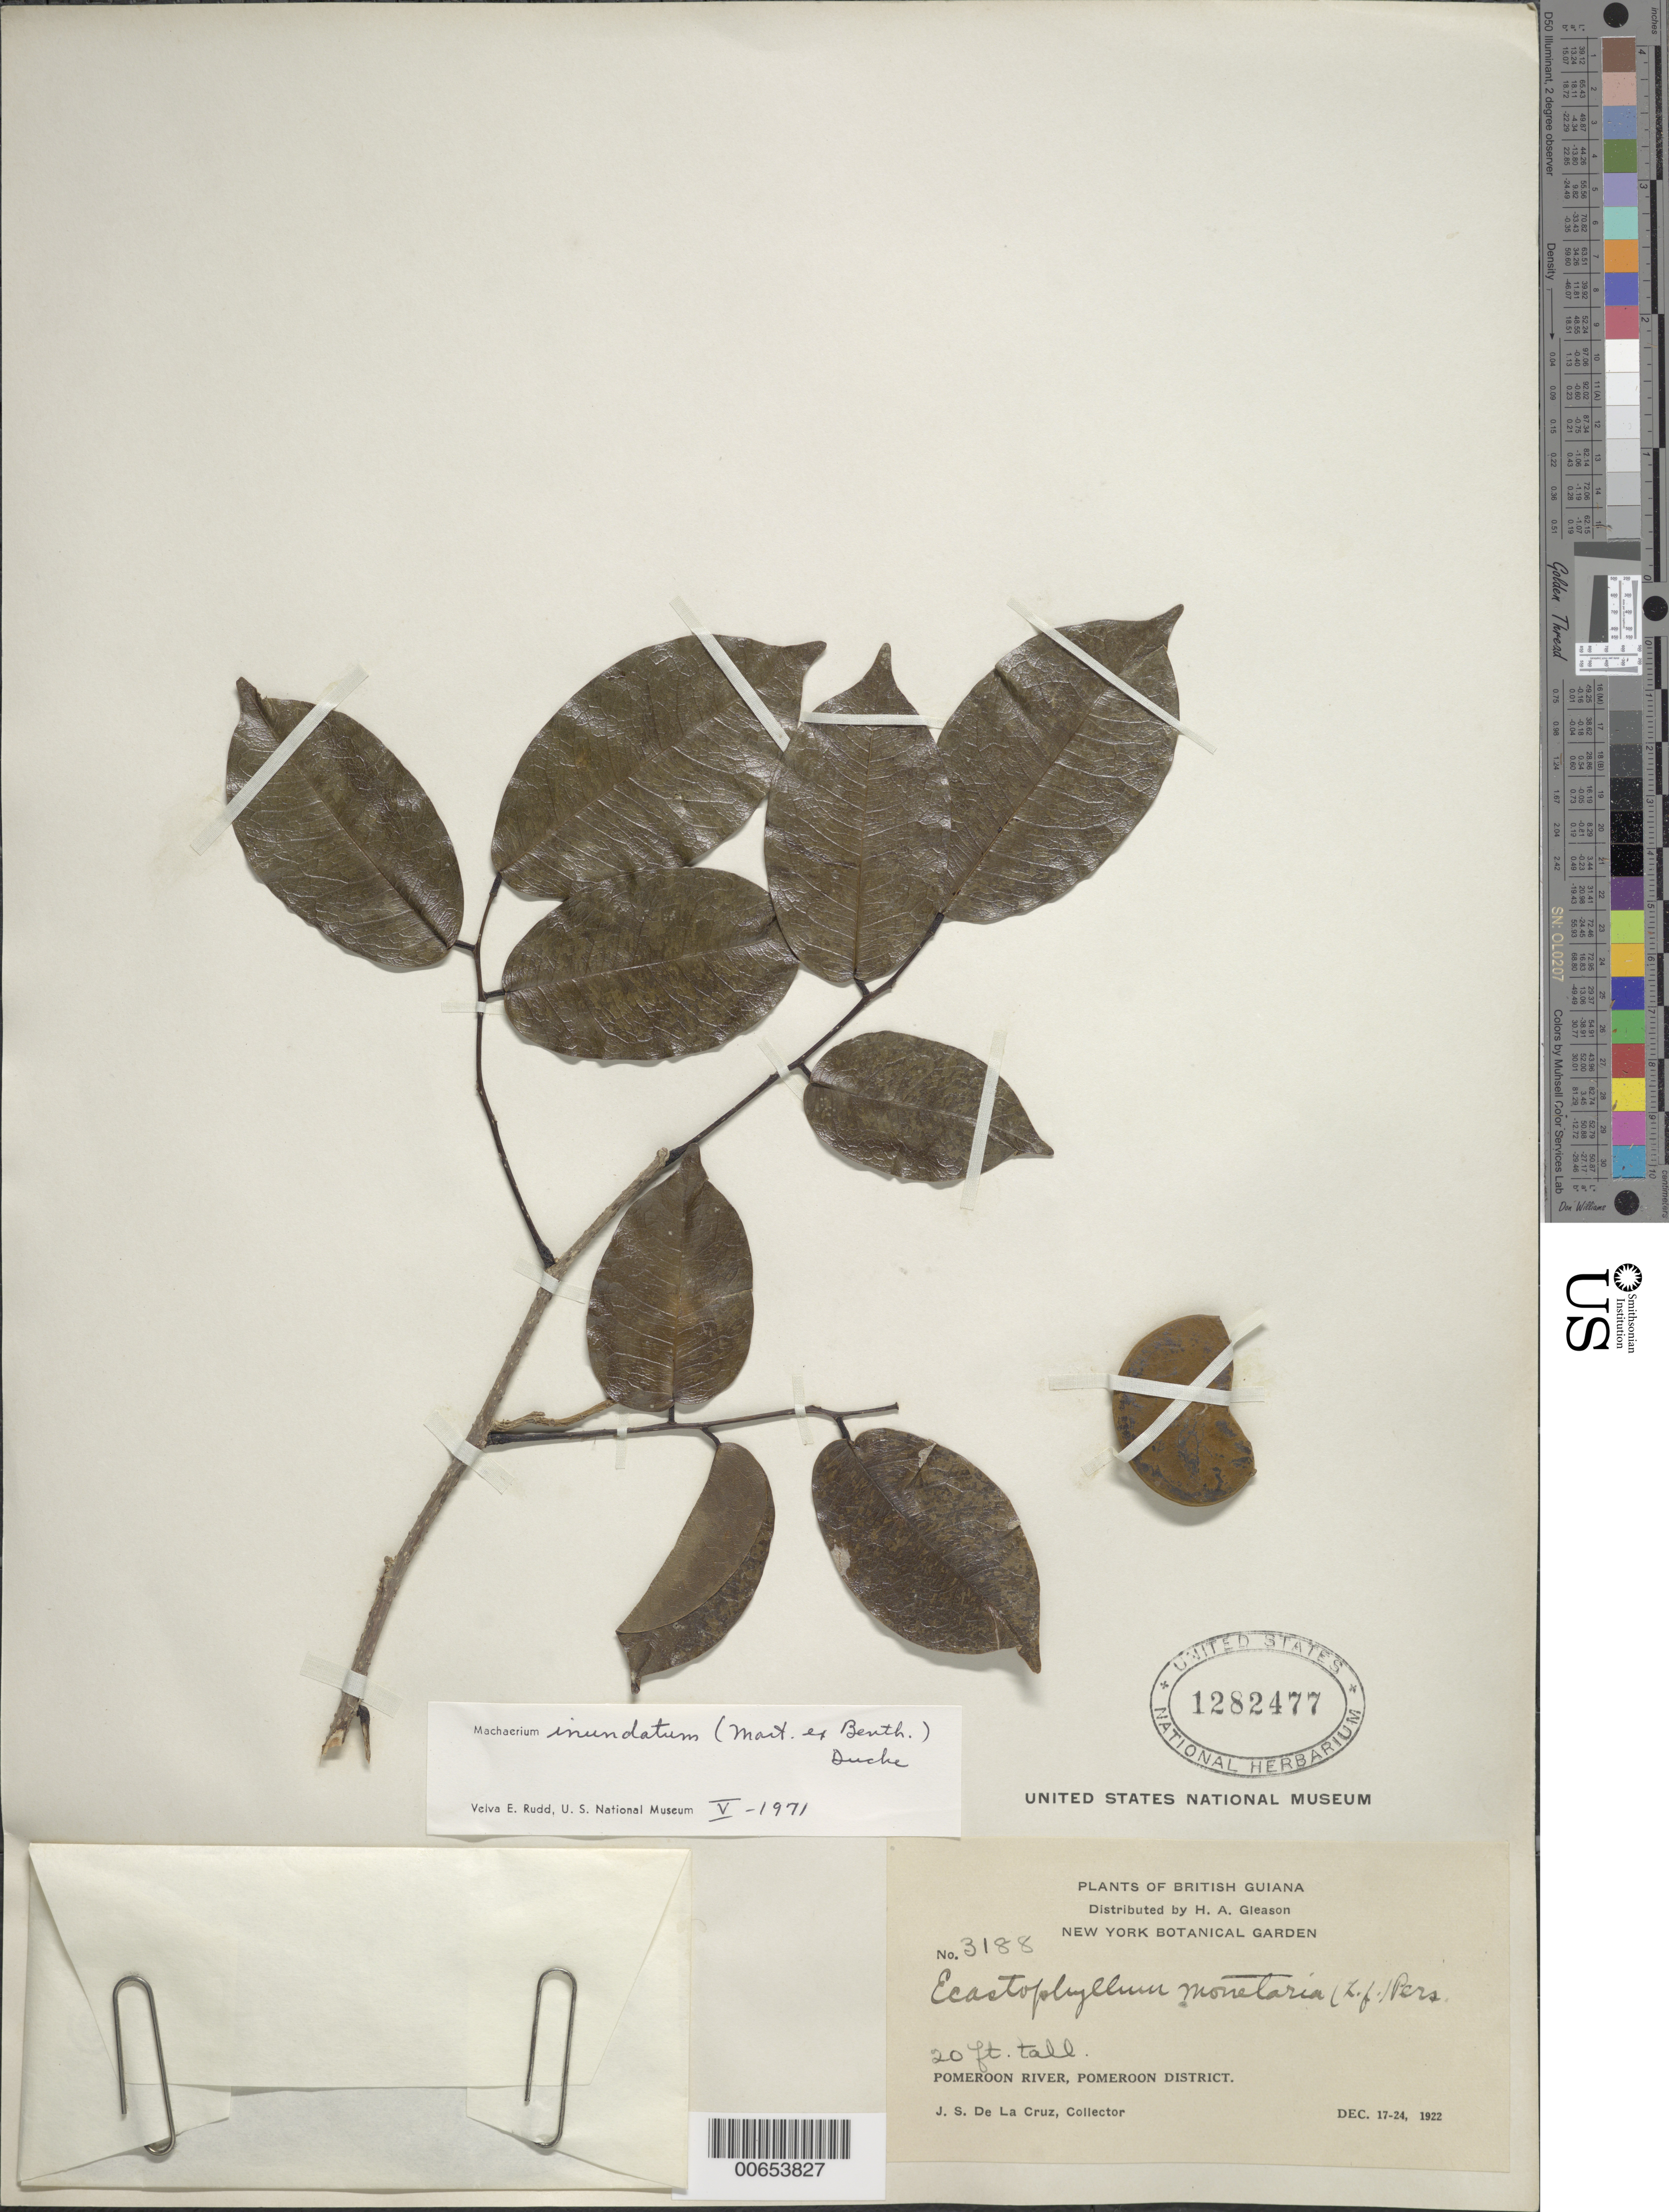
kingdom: Plantae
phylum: Tracheophyta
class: Magnoliopsida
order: Fabales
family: Fabaceae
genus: Machaerium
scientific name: Machaerium inundatum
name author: (Mart. ex Benth.) Ducke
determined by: Rudd, V. E.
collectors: J. S. de la Cruz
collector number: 3188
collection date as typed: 17-Dec-22 to 24-Dec-22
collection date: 1922-12-17/1922-12-24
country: Guyana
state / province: Pomeroon-Supenaam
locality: Pomeroon R.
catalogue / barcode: US 1282477